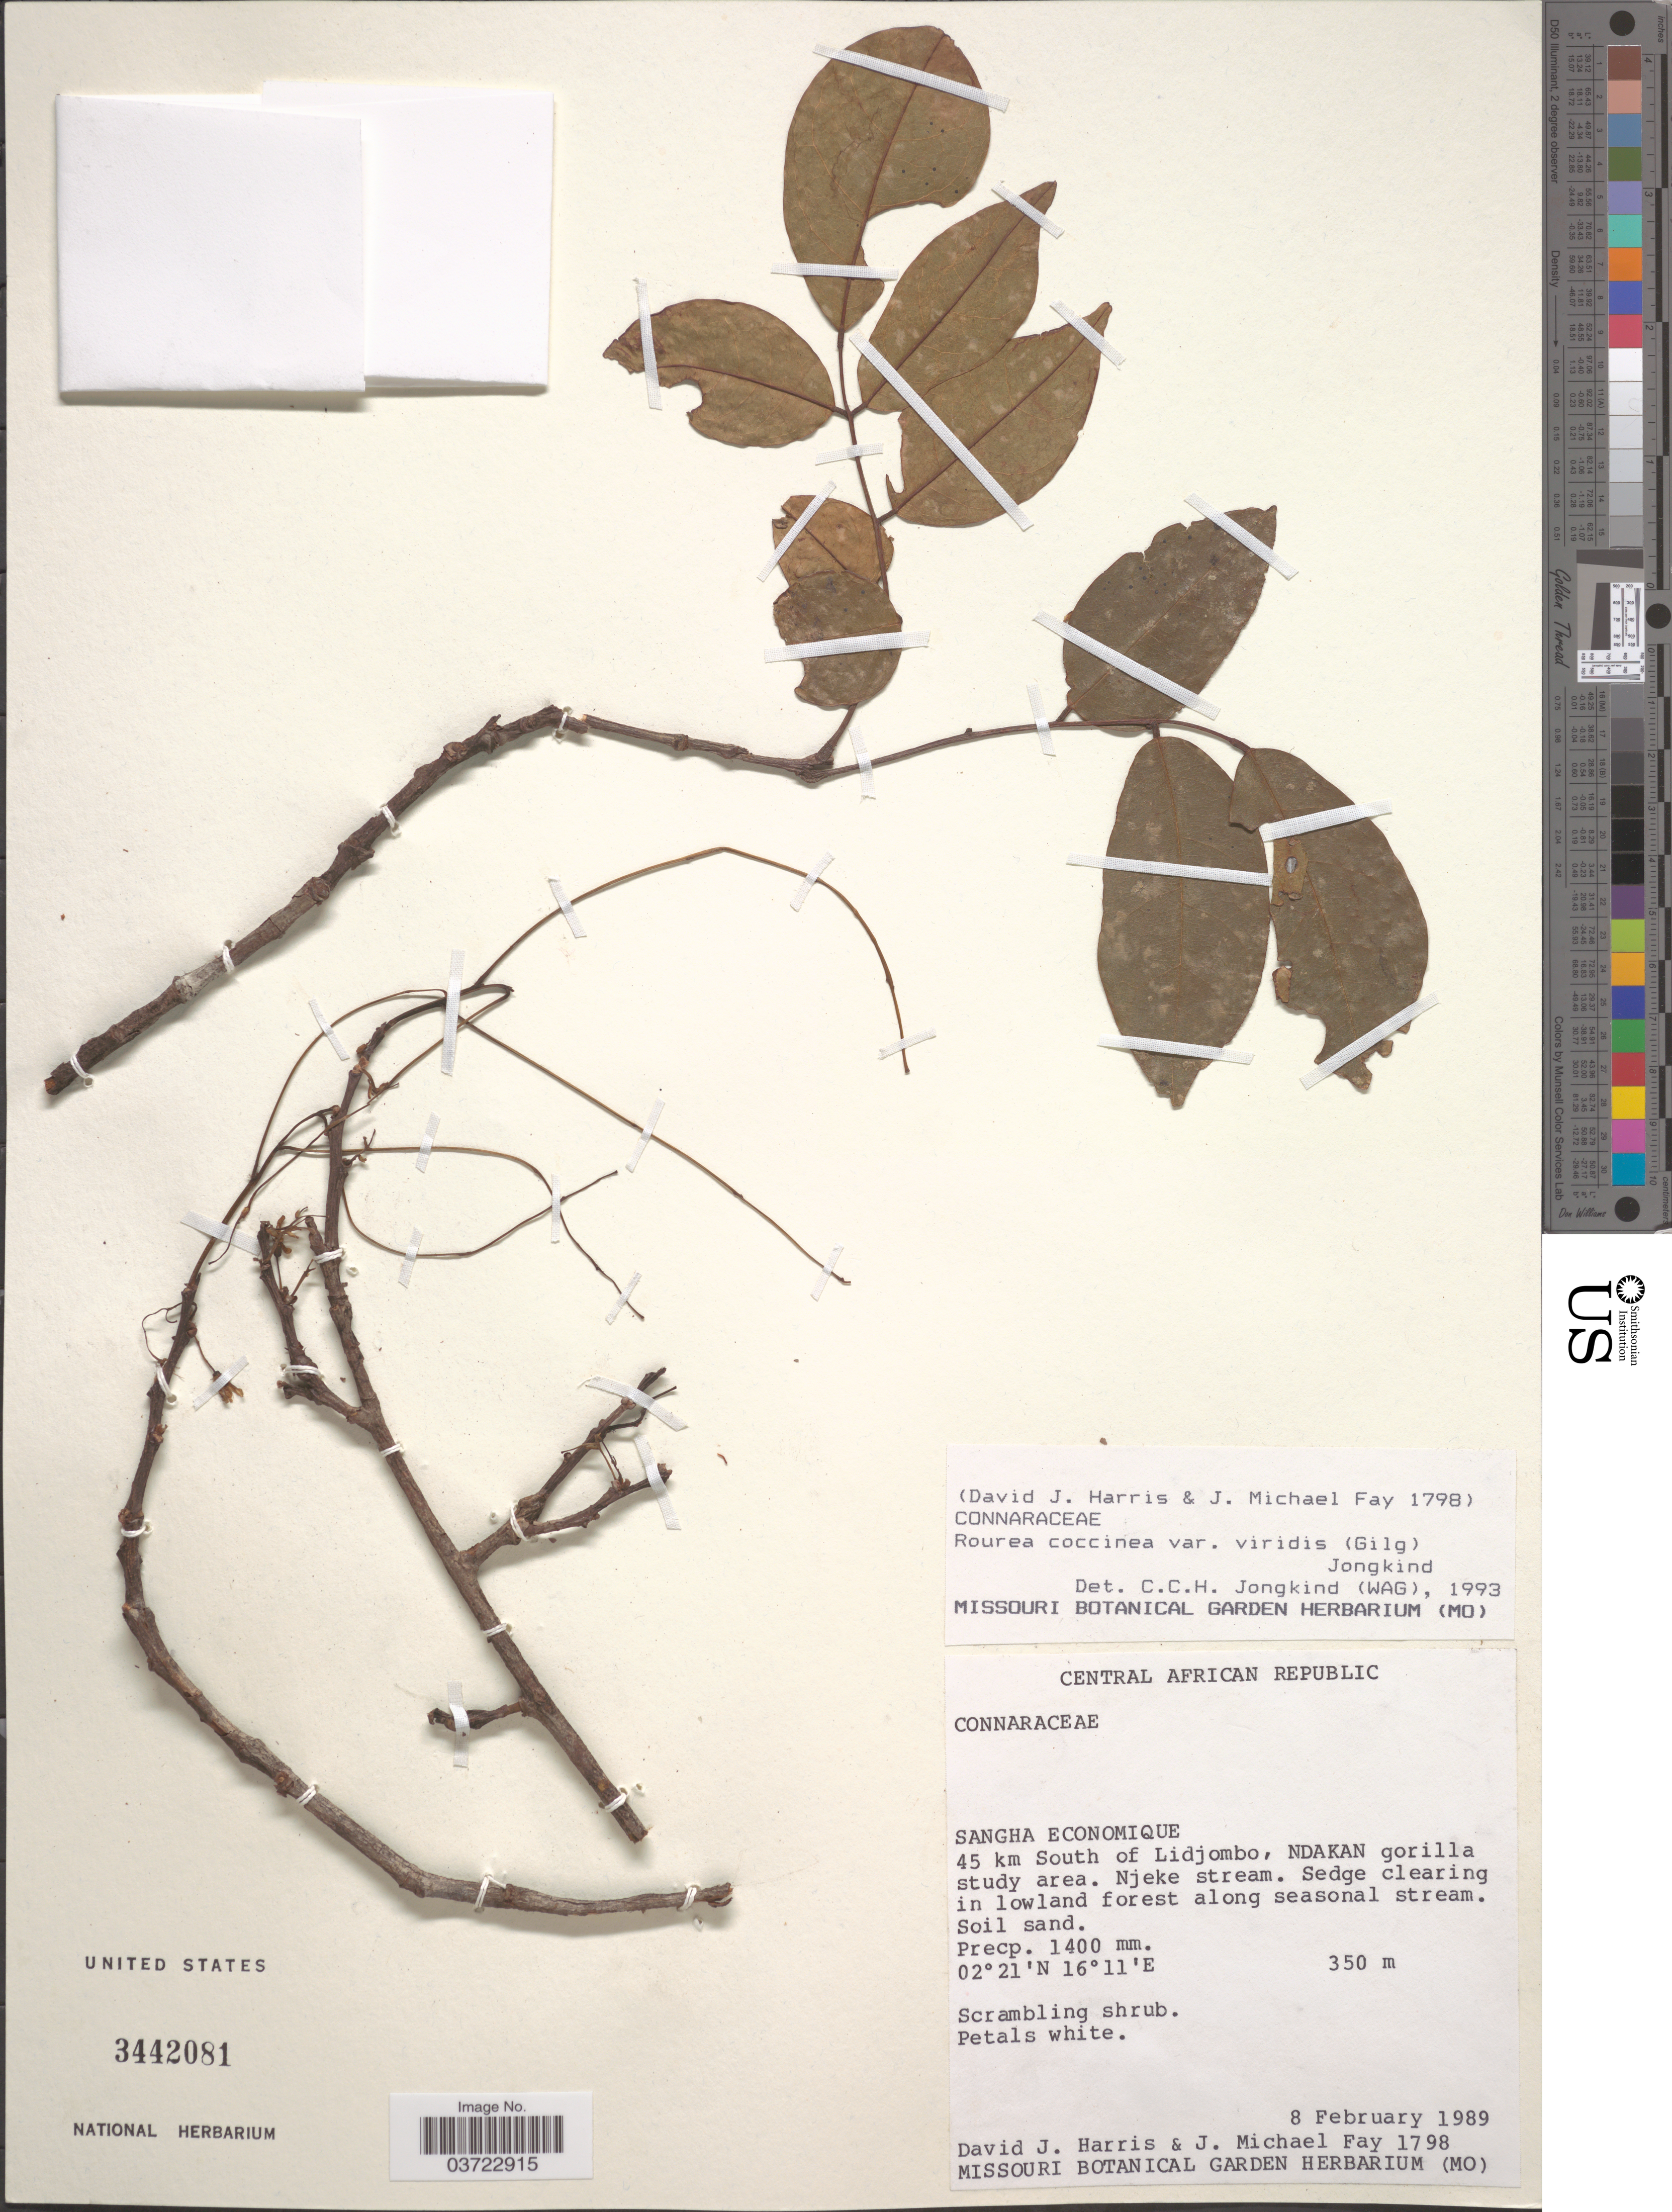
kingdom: Plantae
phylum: Tracheophyta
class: Magnoliopsida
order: Oxalidales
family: Connaraceae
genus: Rourea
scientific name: Rourea coccinea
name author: (Schumach. & Thonn.) Benth.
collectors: D. J. Harris & J. M. Fay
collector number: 1798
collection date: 1989-02-08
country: Congo, Republic of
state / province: Sangha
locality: Central African Republic. Sangha Economique. 45 km South of Lidjombo, Ndakan gorilla study area. Njeke stream.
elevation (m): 350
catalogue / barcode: US 3442081